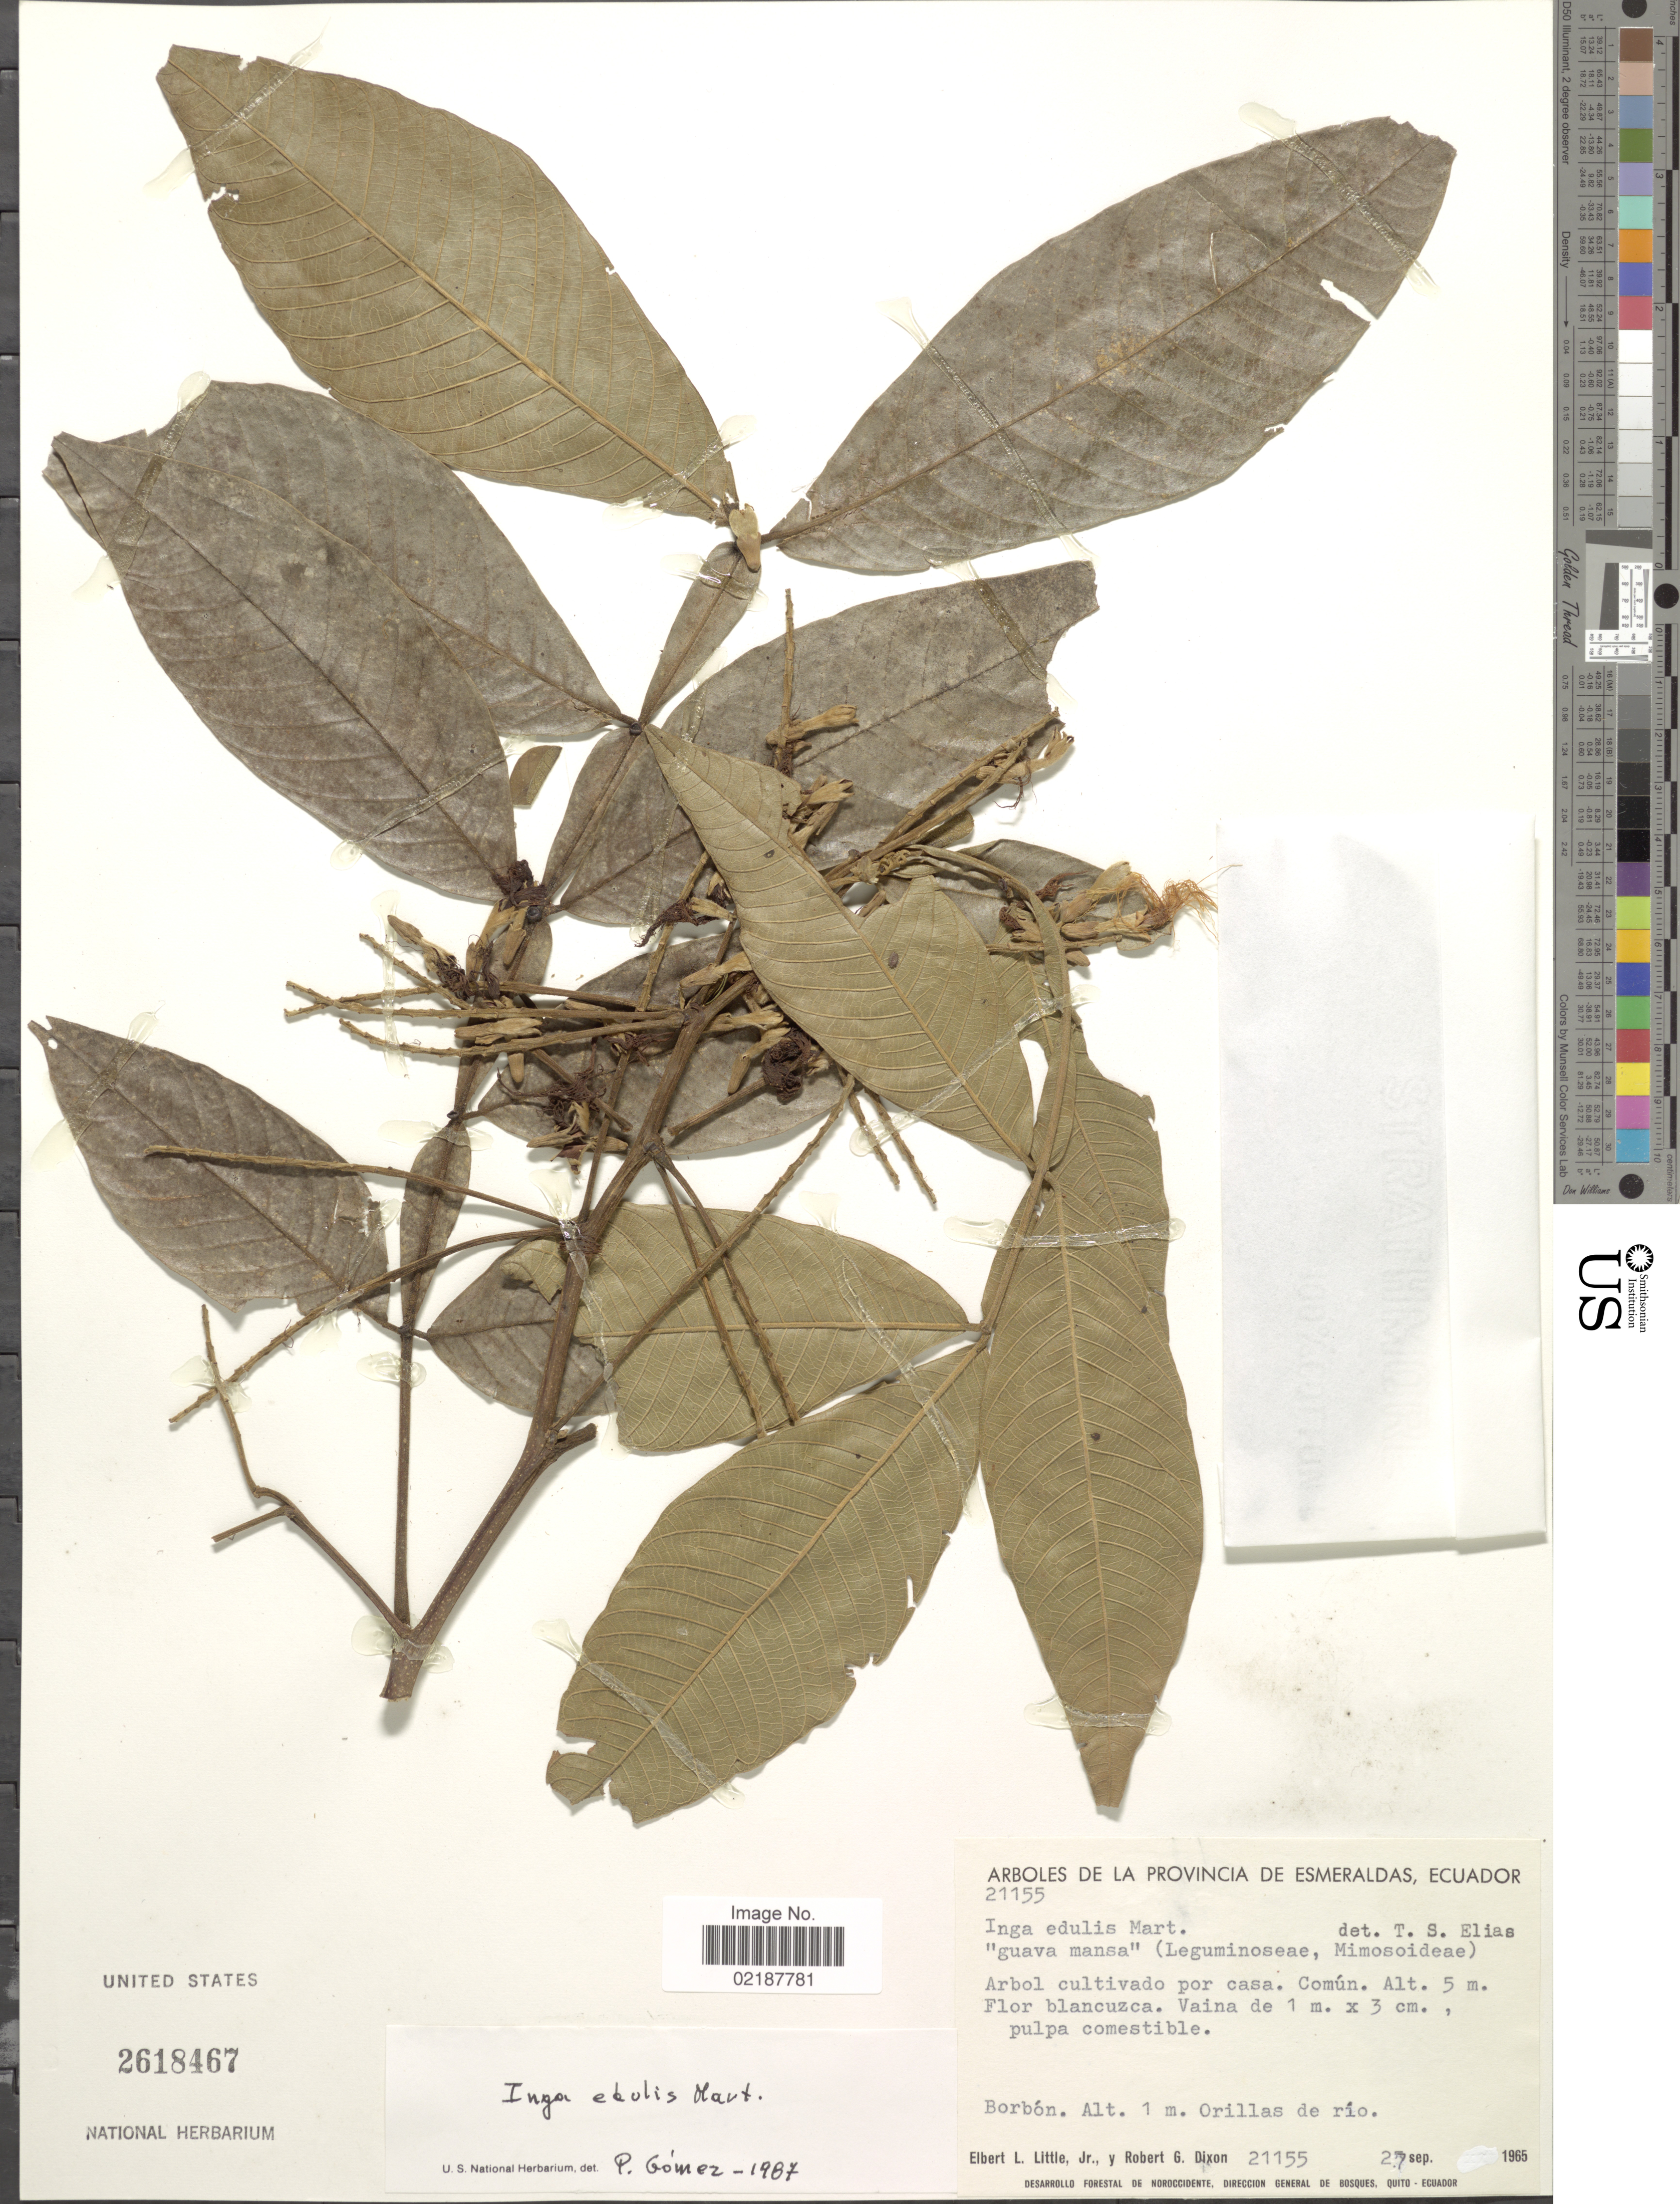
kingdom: Plantae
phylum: Tracheophyta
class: Magnoliopsida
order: Fabales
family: Fabaceae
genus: Inga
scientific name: Inga edulis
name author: Mart.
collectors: E. L. Little & R. G. Dixon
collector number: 21155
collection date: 1965-09-27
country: Ecuador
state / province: Esmeraldas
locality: La Provincia de Esmeraldas, Borbón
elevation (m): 1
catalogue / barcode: US 2618467